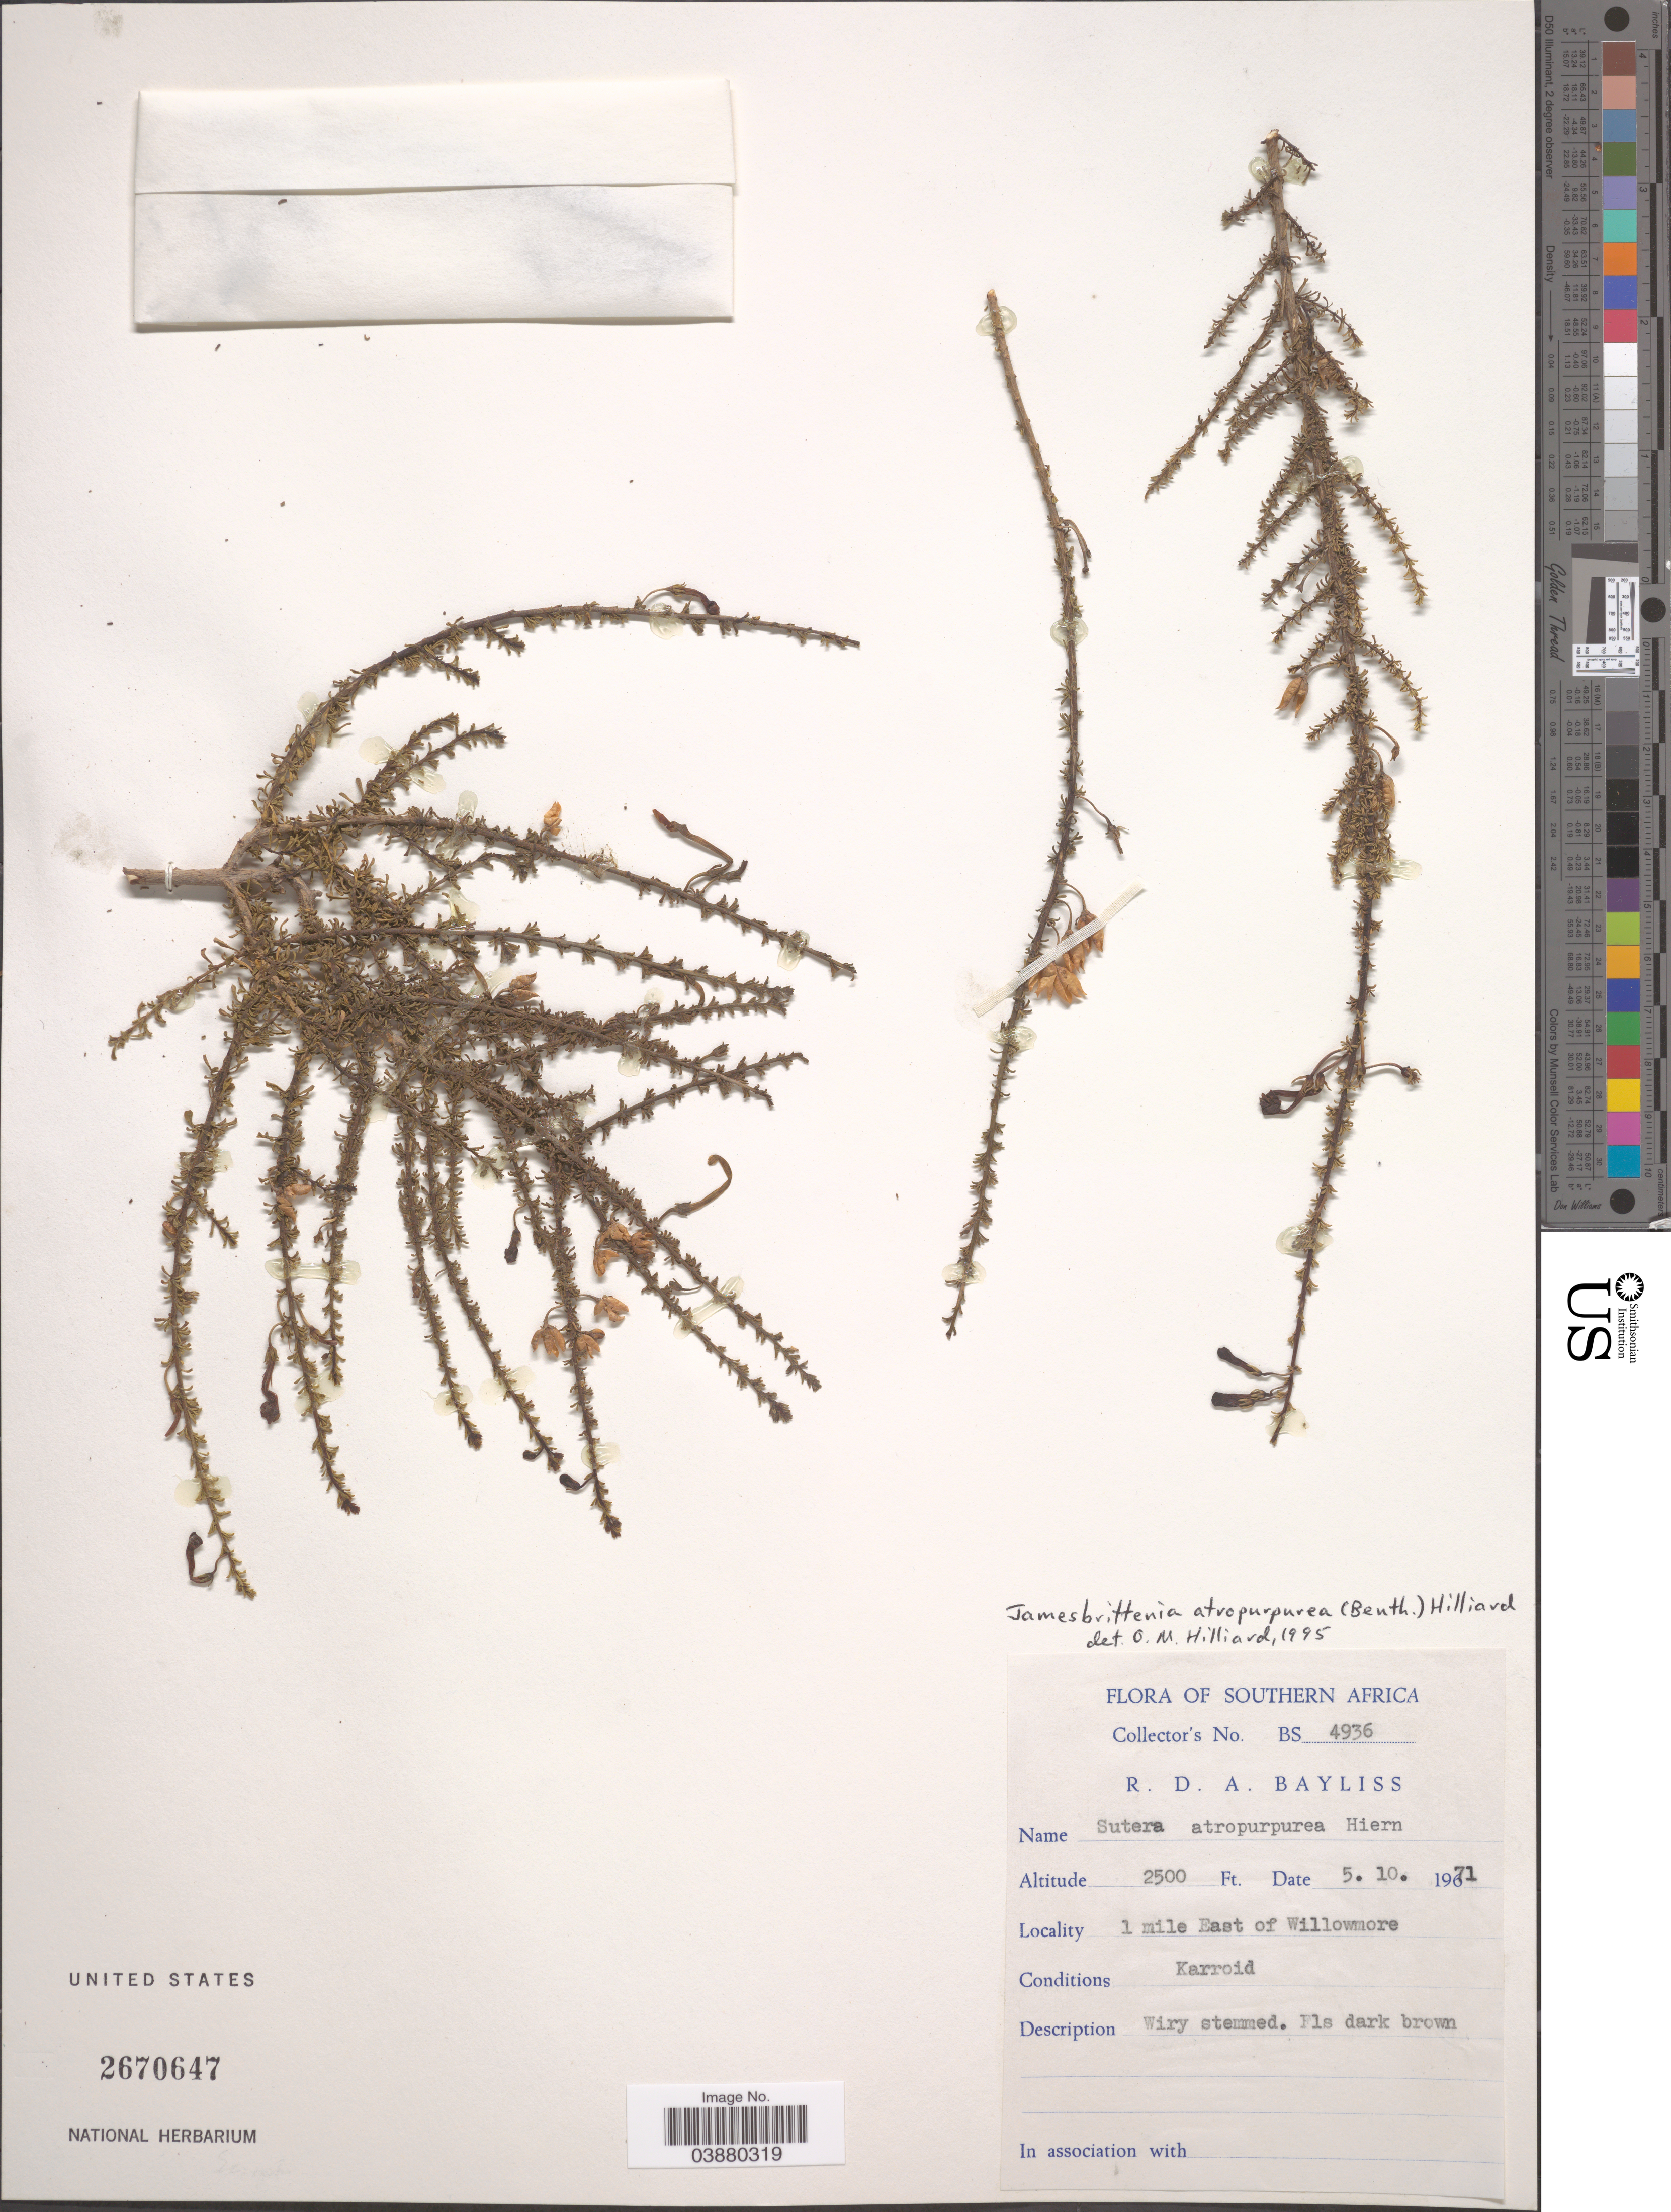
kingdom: Plantae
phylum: Tracheophyta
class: Magnoliopsida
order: Lamiales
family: Scrophulariaceae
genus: Jamesbrittenia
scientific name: Jamesbrittenia atropurpurea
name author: (Benth.) Hilliard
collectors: R. Bayliss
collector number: BS 4936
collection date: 1971-10-05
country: South Africa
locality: Southern Africa. 1 mile East of Willowmore.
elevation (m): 762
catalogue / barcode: US 2670647